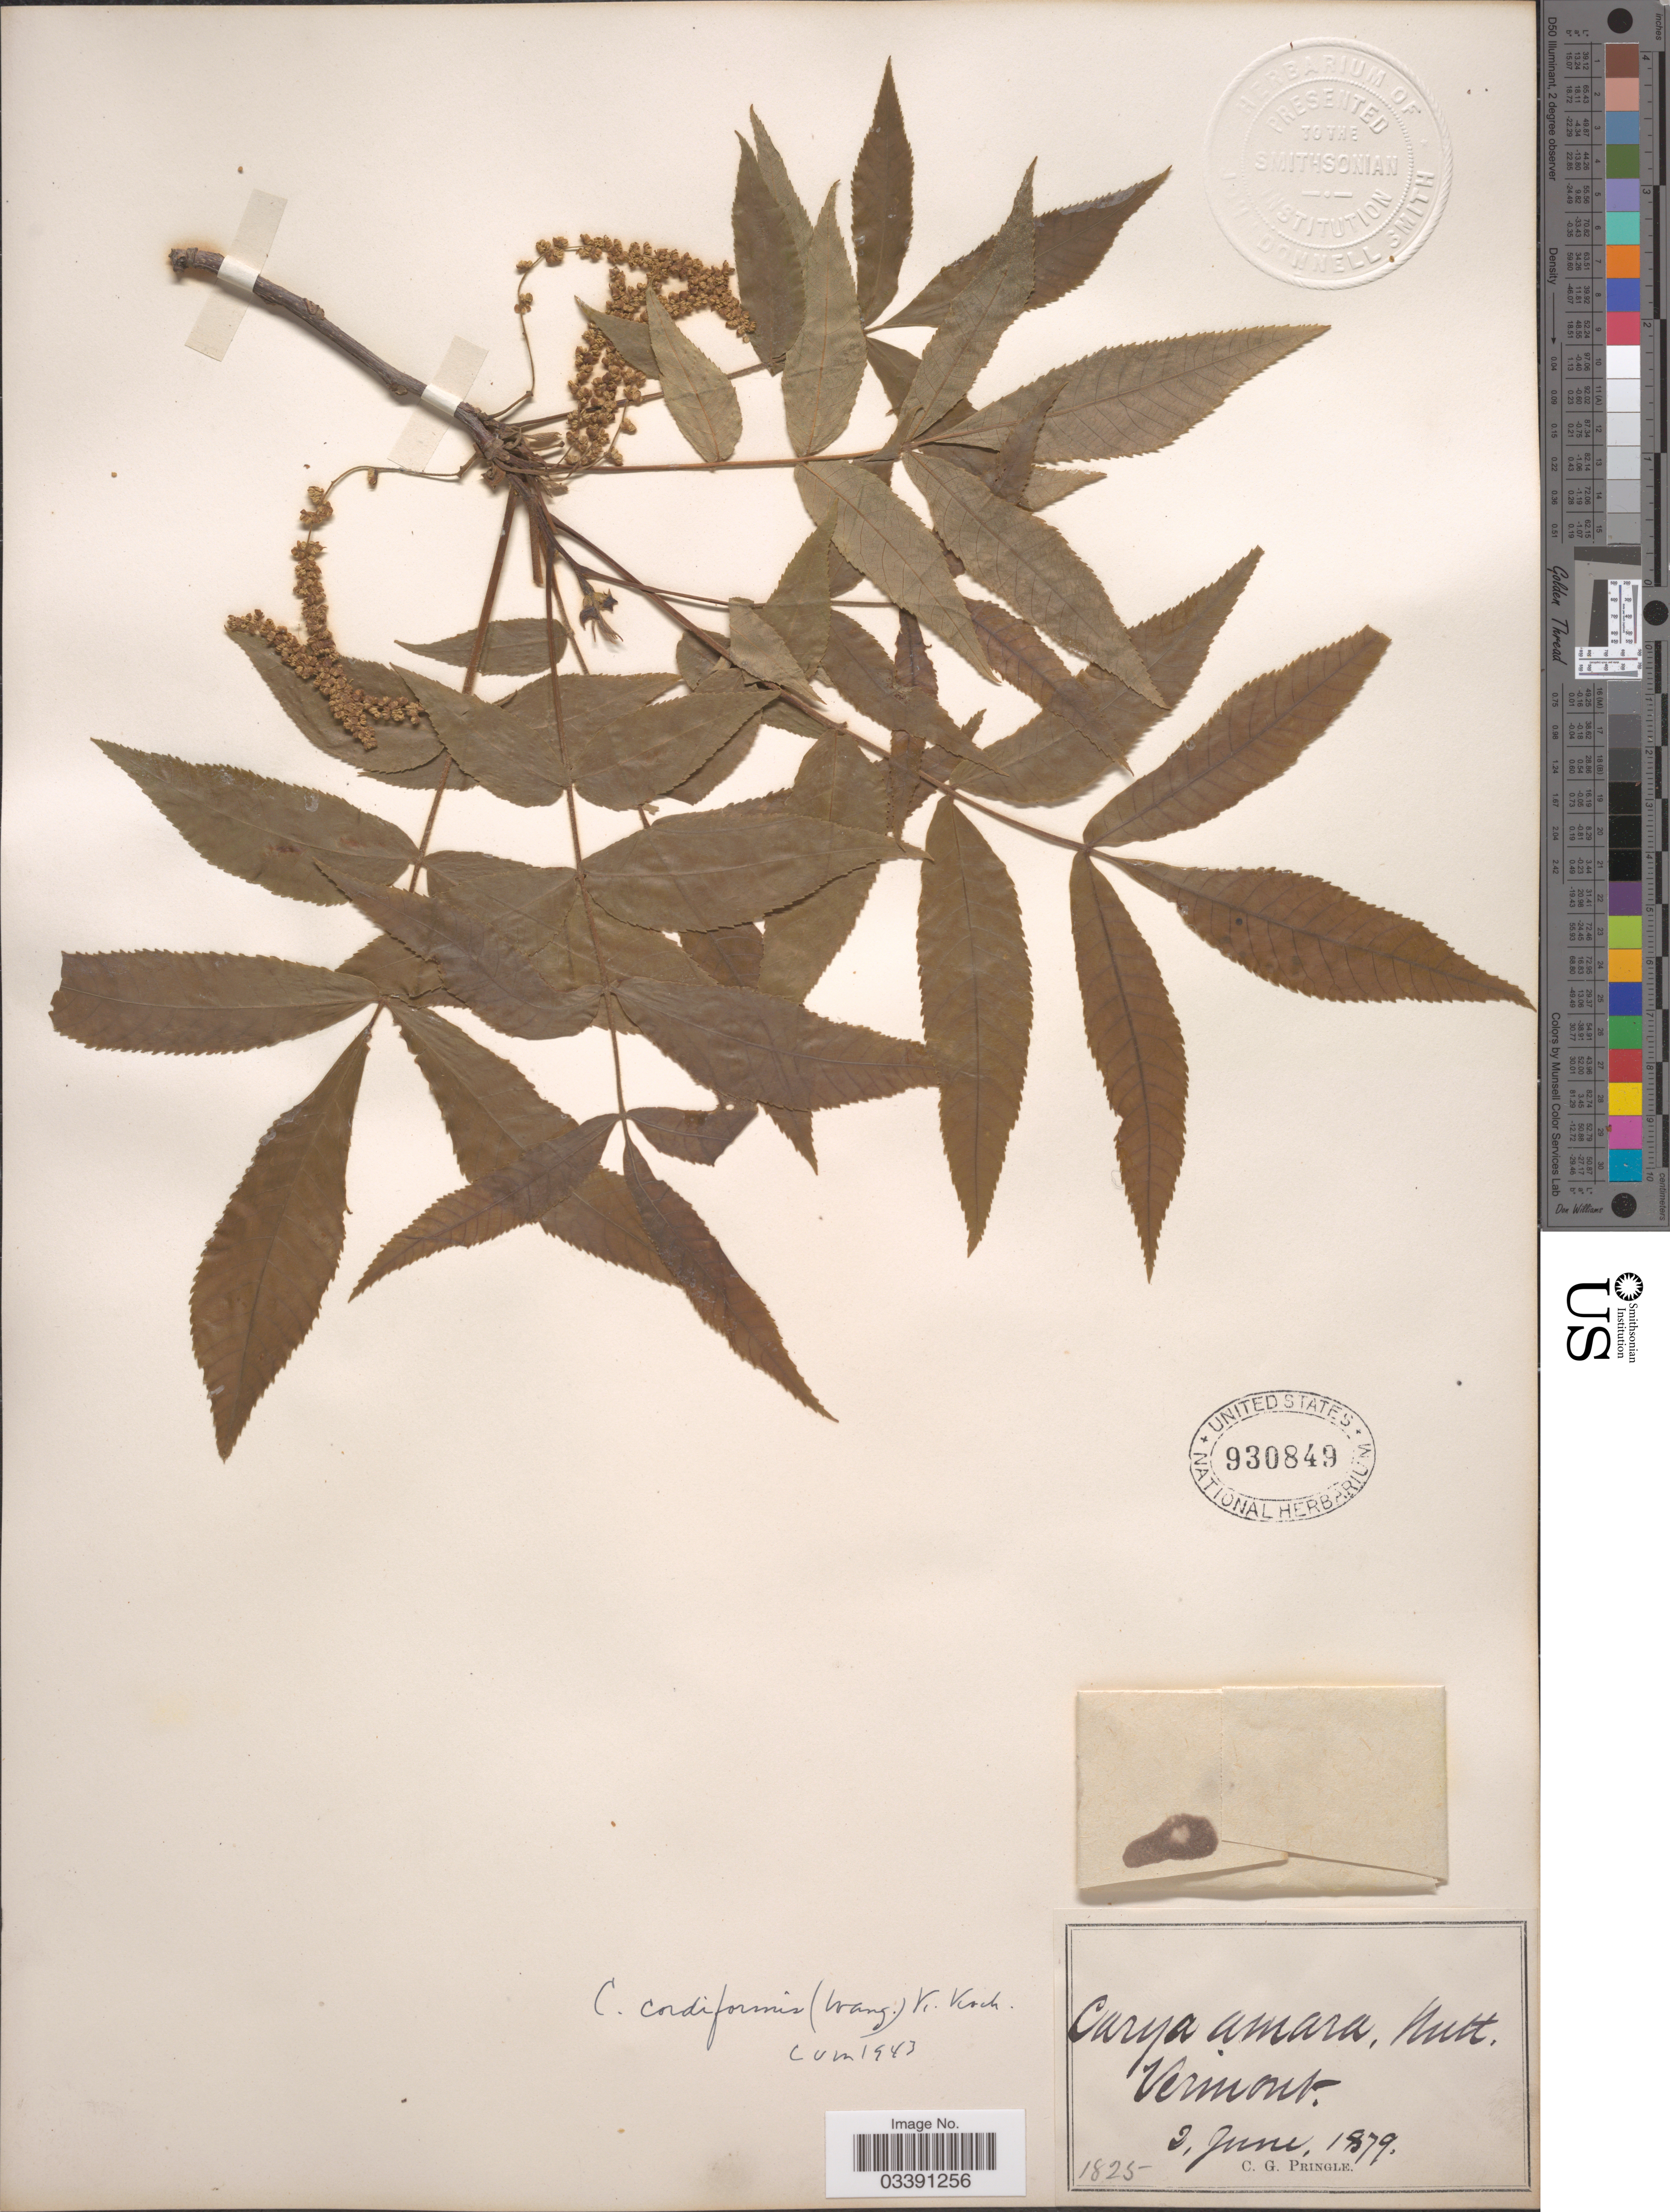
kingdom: Plantae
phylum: Tracheophyta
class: Magnoliopsida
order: Fagales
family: Juglandaceae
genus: Carya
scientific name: Carya cordiformis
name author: (Wangenh.) K. Koch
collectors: C. G. Pringle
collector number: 1825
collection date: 1879-06-02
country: United States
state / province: Vermont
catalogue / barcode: US 930849